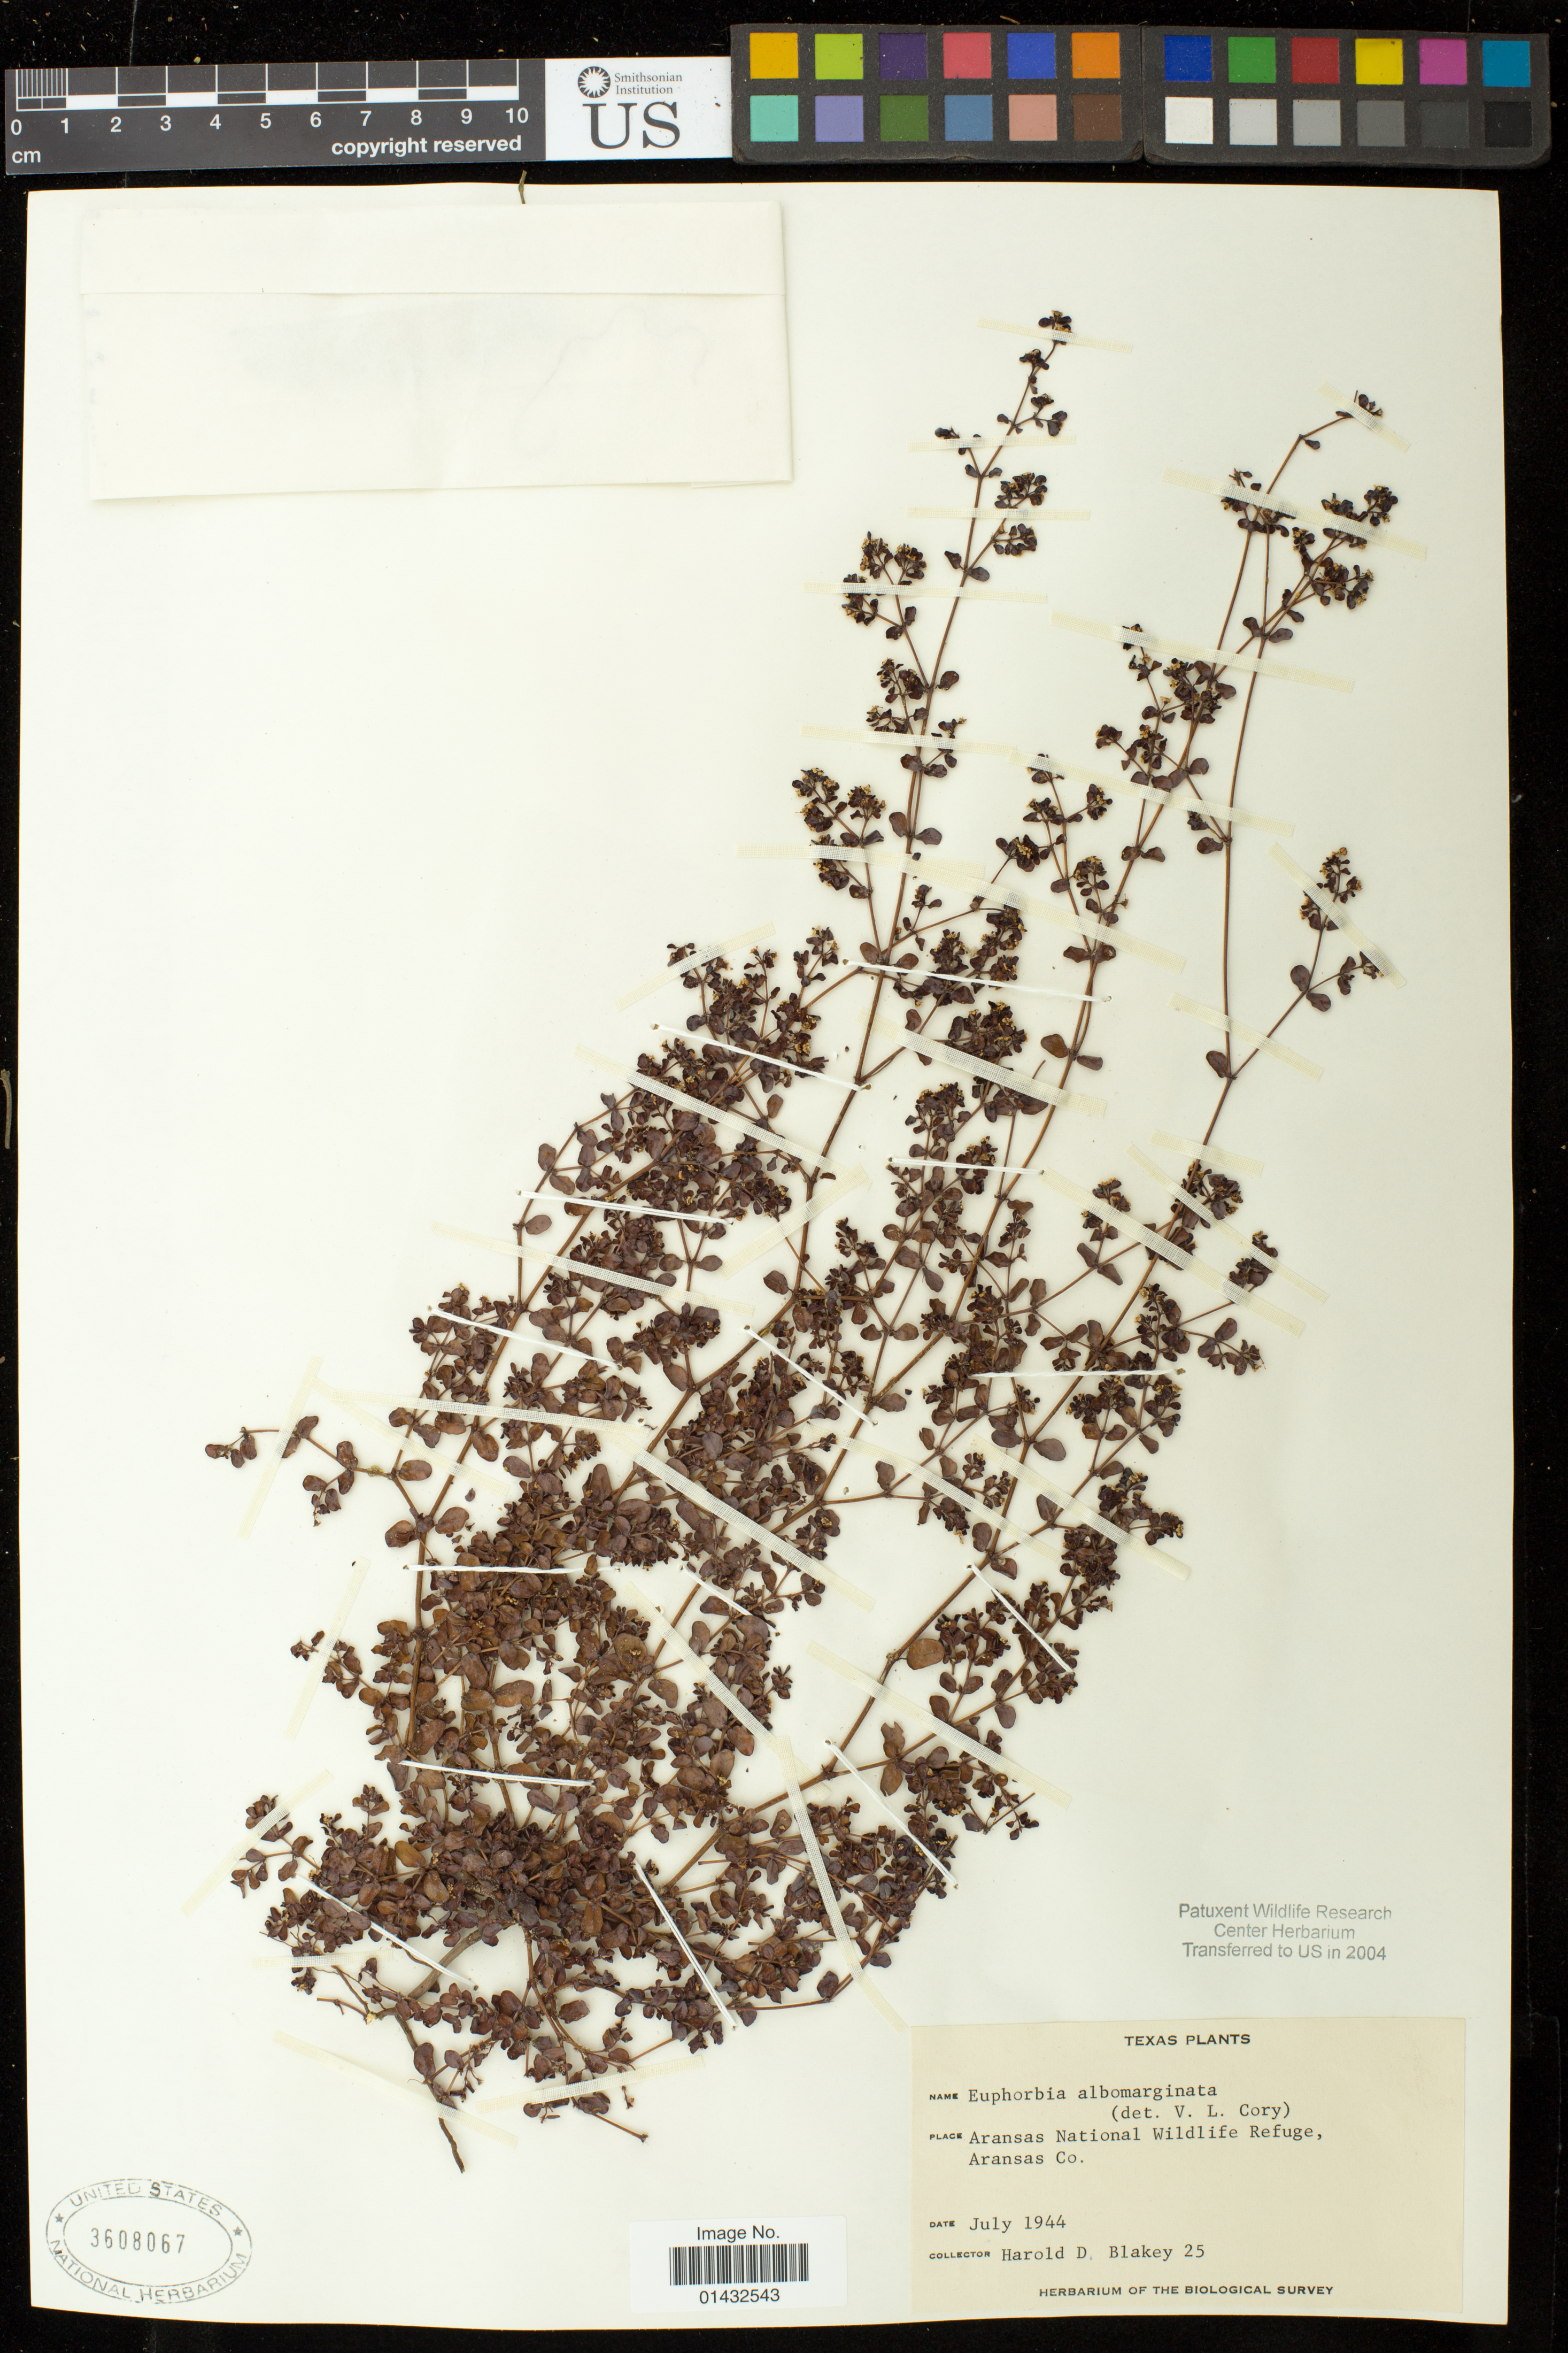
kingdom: Plantae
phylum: Tracheophyta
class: Magnoliopsida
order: Malpighiales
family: Euphorbiaceae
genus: Euphorbia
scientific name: Euphorbia albomarginata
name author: Torr. & A. Gray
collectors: H. Blakey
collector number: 25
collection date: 1944-07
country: United States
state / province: Texas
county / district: Aransas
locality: Aransas National Wildlife Refuge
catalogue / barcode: US 3608067